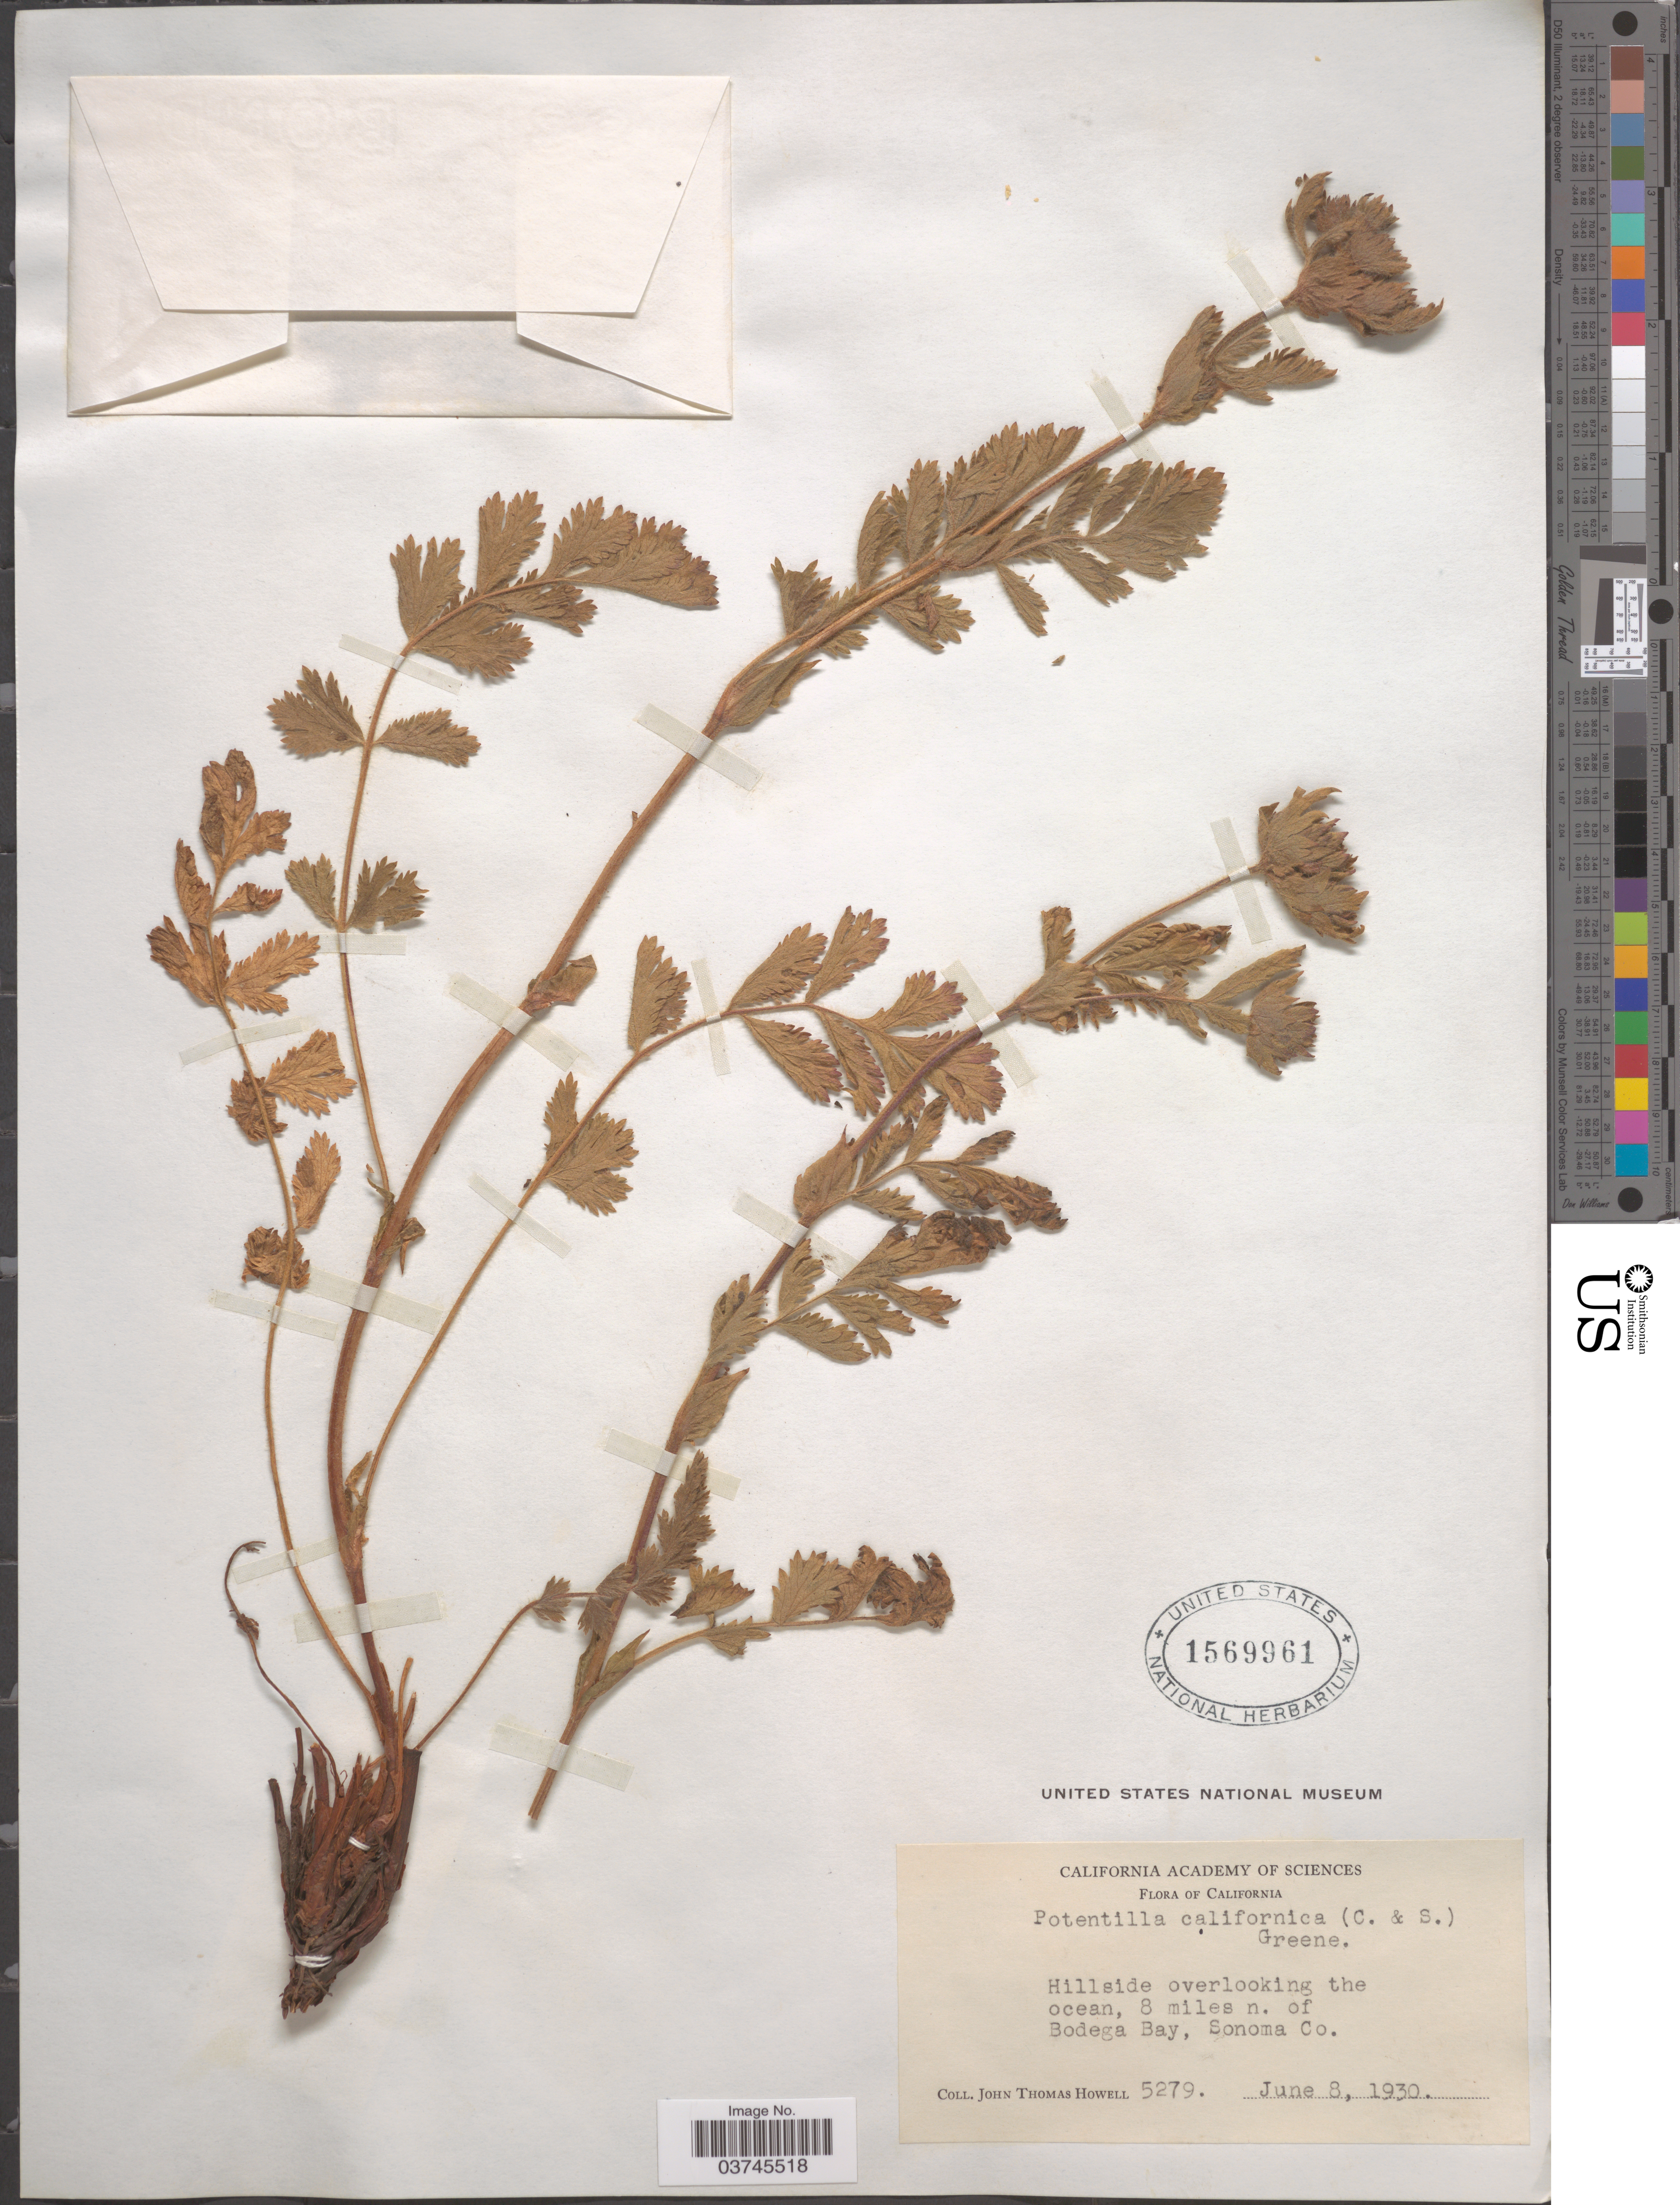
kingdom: Plantae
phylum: Tracheophyta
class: Magnoliopsida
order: Rosales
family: Rosaceae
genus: Potentilla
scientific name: Potentilla californica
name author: (Cham. & Schltdl.) Greene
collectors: J. T. Howell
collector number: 5279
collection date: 1930-06-08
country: United States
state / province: California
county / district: Sonoma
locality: Hillside overlooking the ocean, 8 miles n. of Bodega Bay, Sonoma Co.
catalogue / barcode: US 1569961